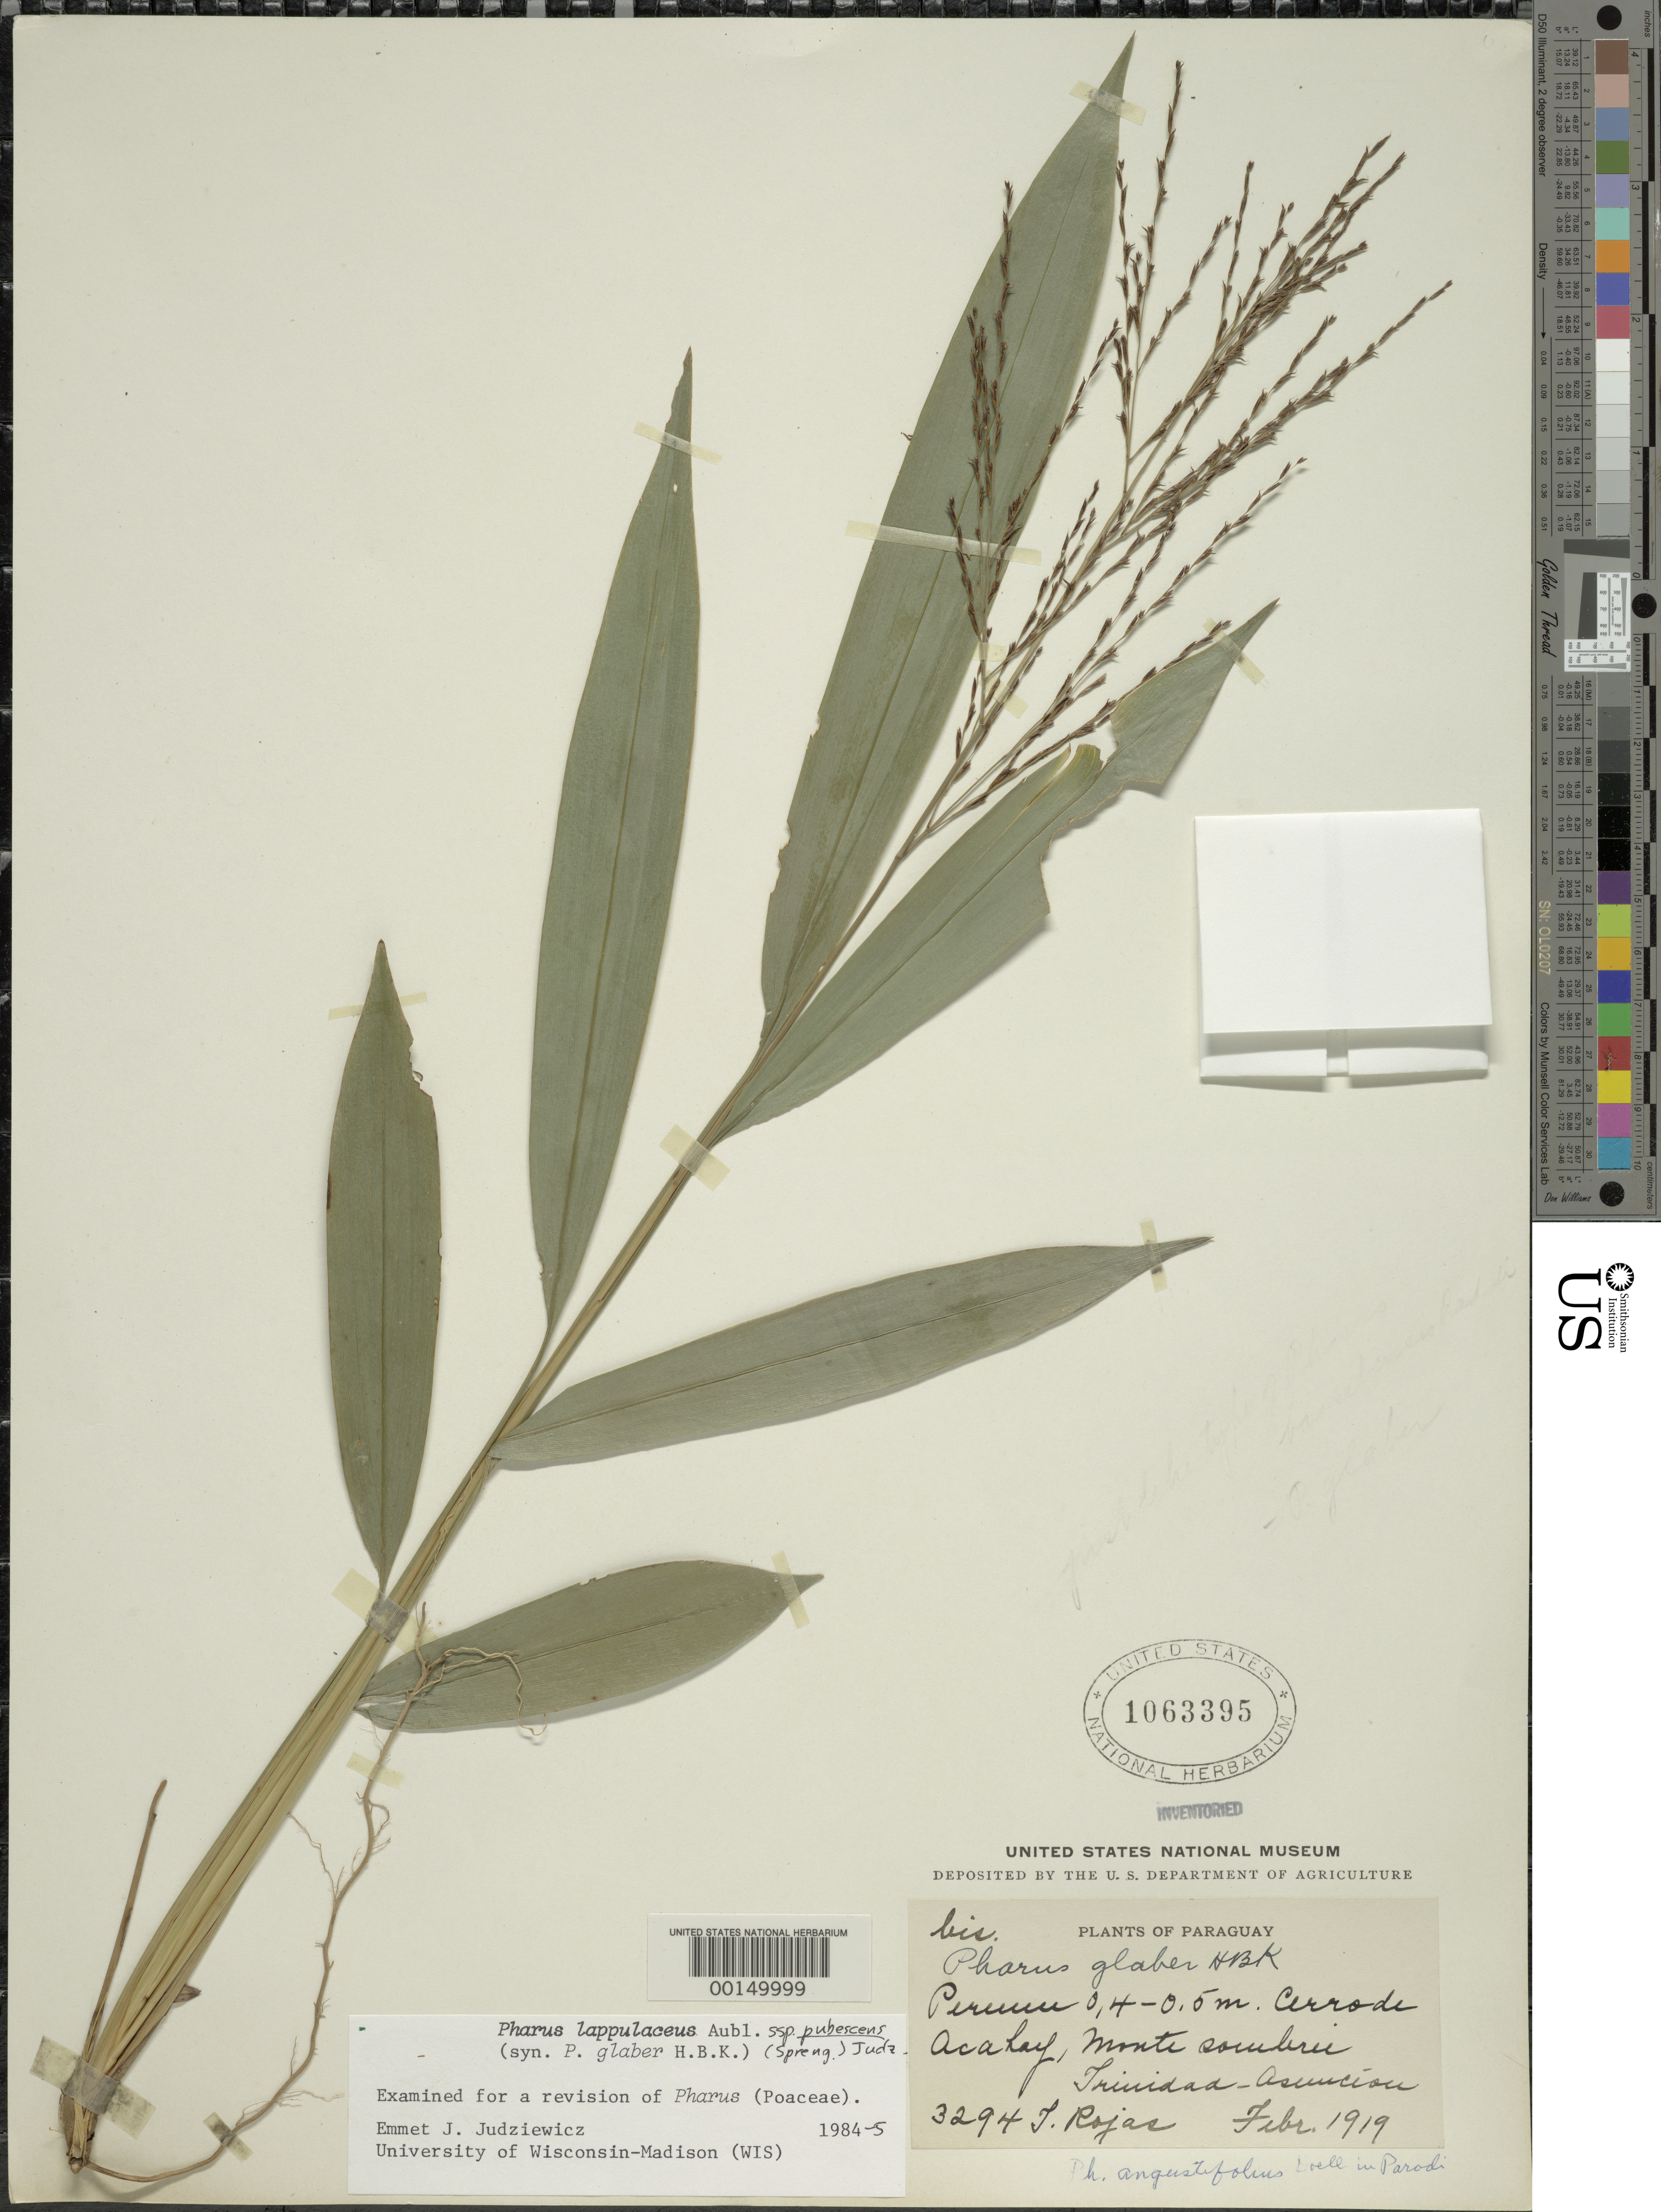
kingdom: Plantae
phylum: Tracheophyta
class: Liliopsida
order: Poales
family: Poaceae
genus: Pharus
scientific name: Pharus lappulaceus subsp. pubescens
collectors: T. Rojas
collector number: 3294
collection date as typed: Feb 1919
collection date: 1919-02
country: Paraguay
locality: Trinidad-asucion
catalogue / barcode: US 1063395